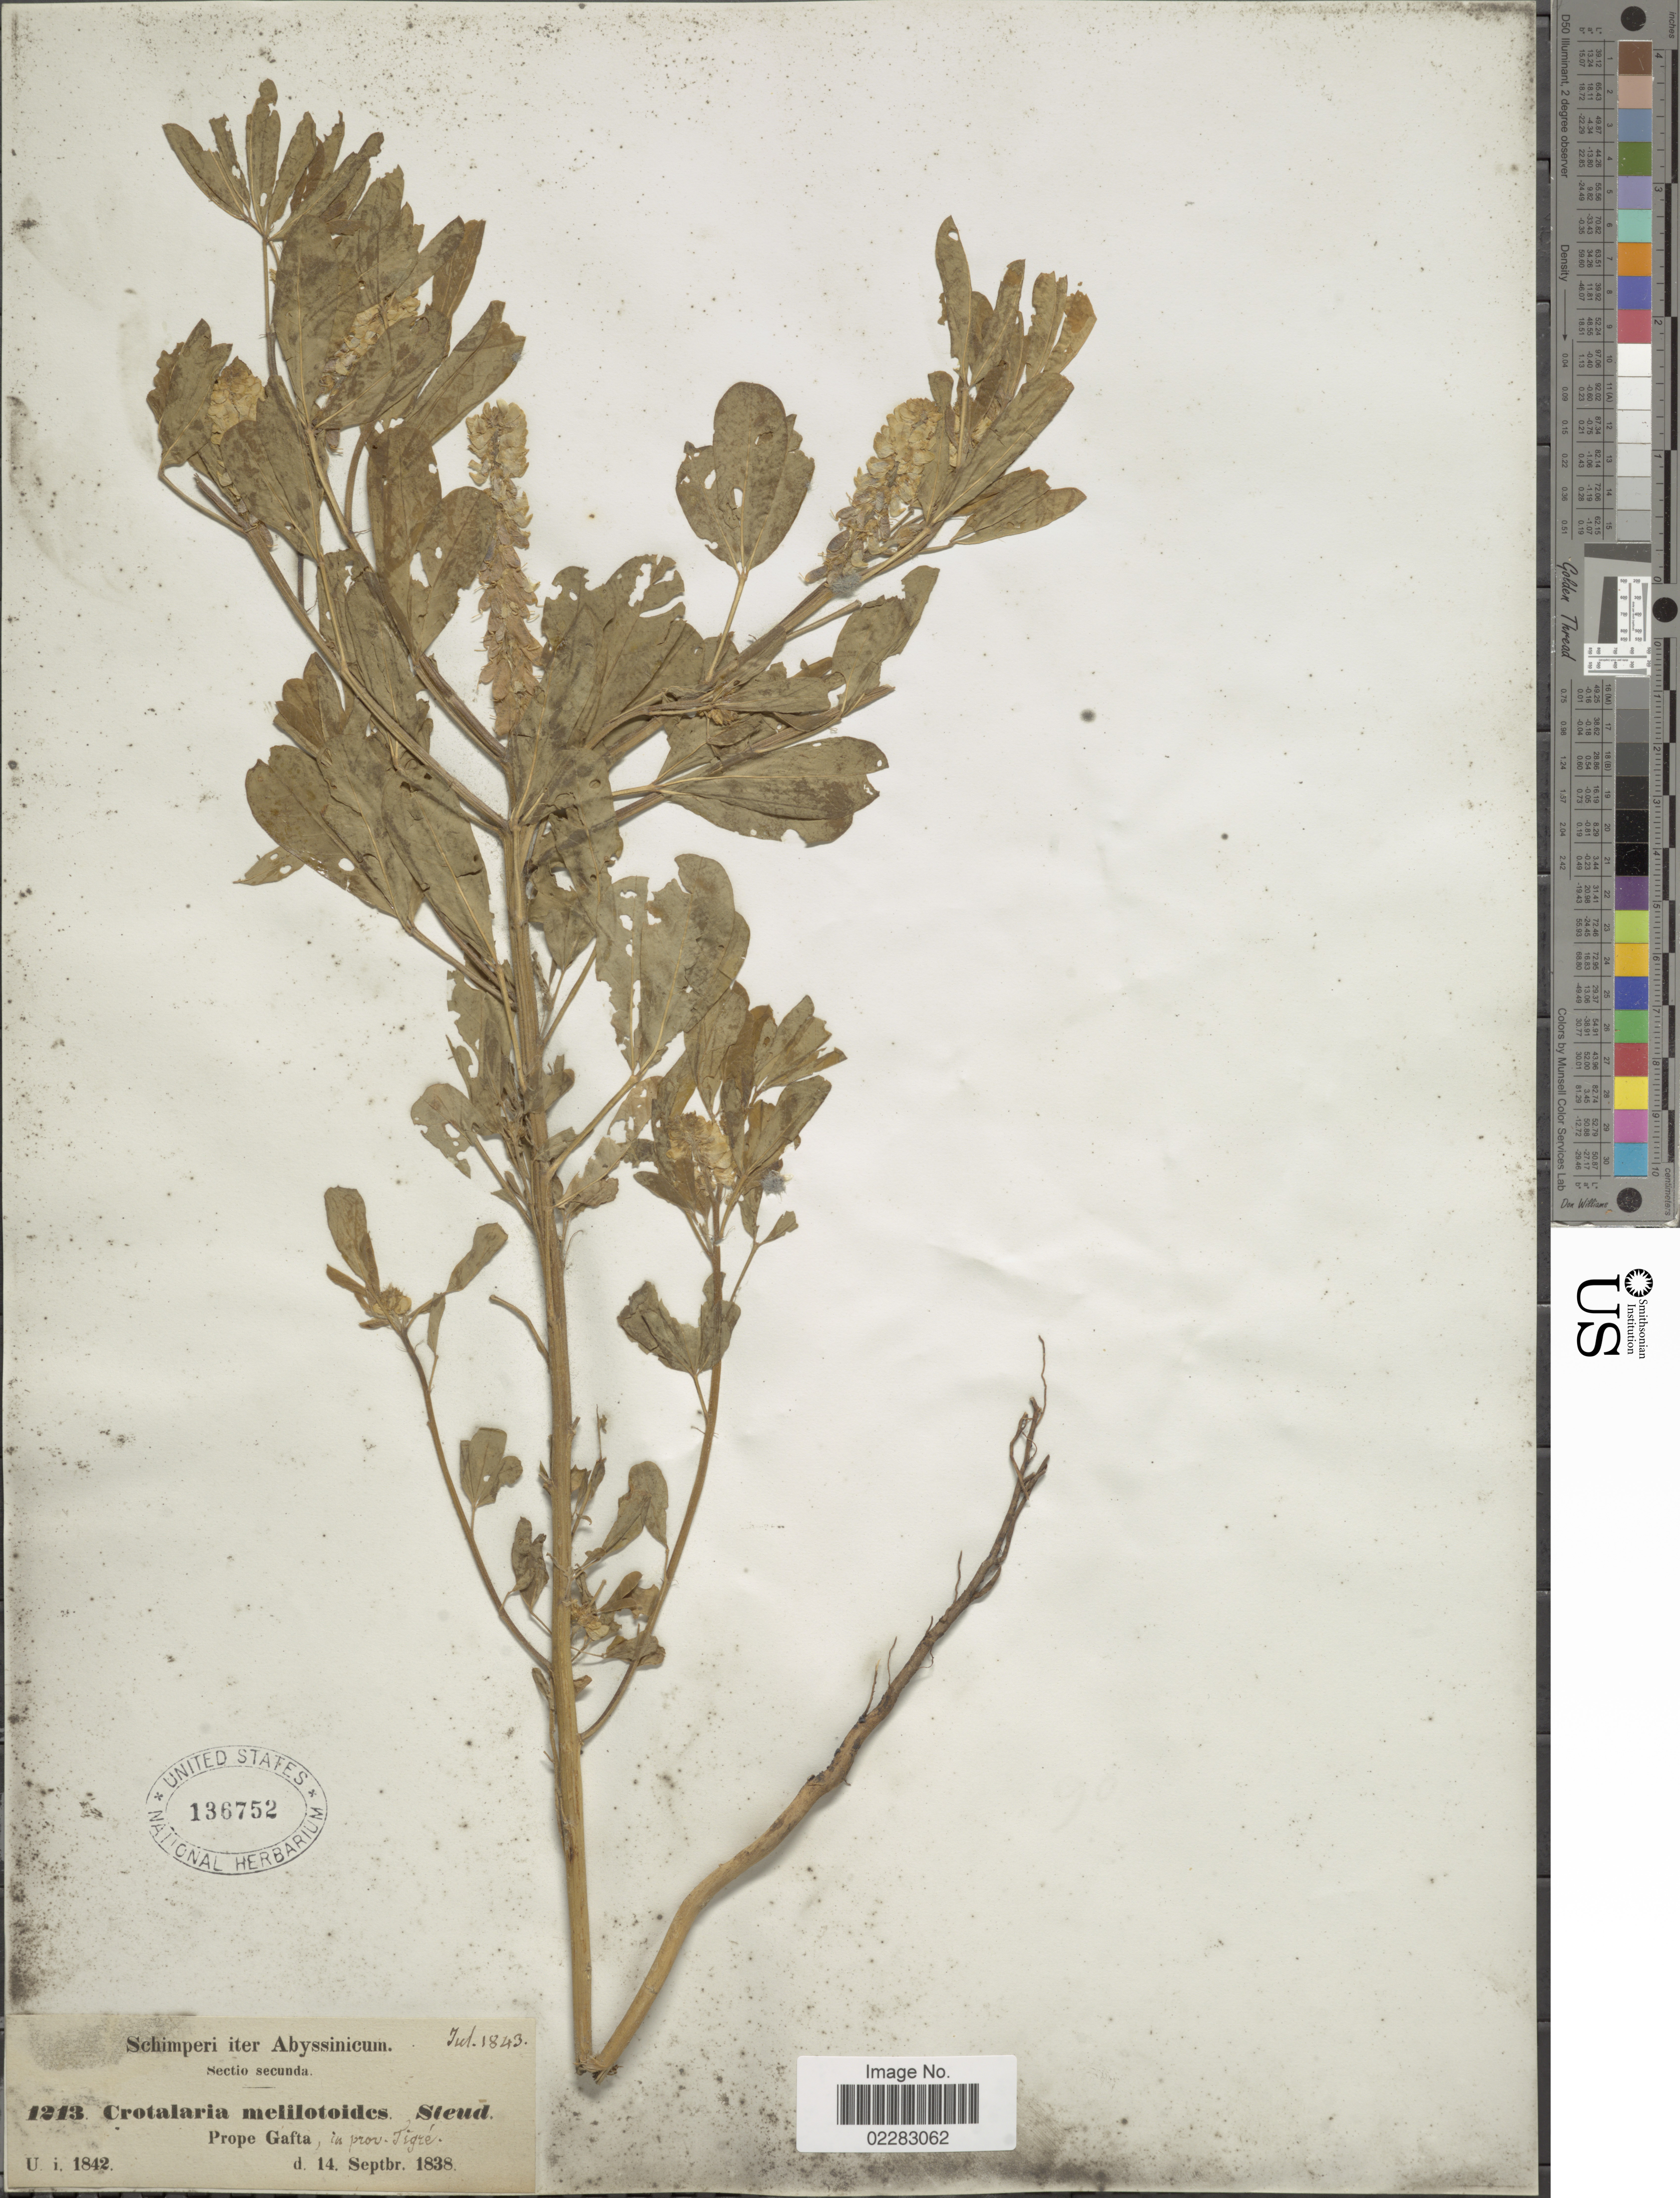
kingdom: Plantae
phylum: Tracheophyta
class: Magnoliopsida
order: Fabales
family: Fabaceae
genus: Crotalaria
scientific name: Crotalaria melilotoides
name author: Steud. ex A. Rich.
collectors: -. Schimper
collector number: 1213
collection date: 1838-09-14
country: Eritrea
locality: Abyssinicum, Sectio secunda, Prope Gafta, in prov. Tigre.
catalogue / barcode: US 136752